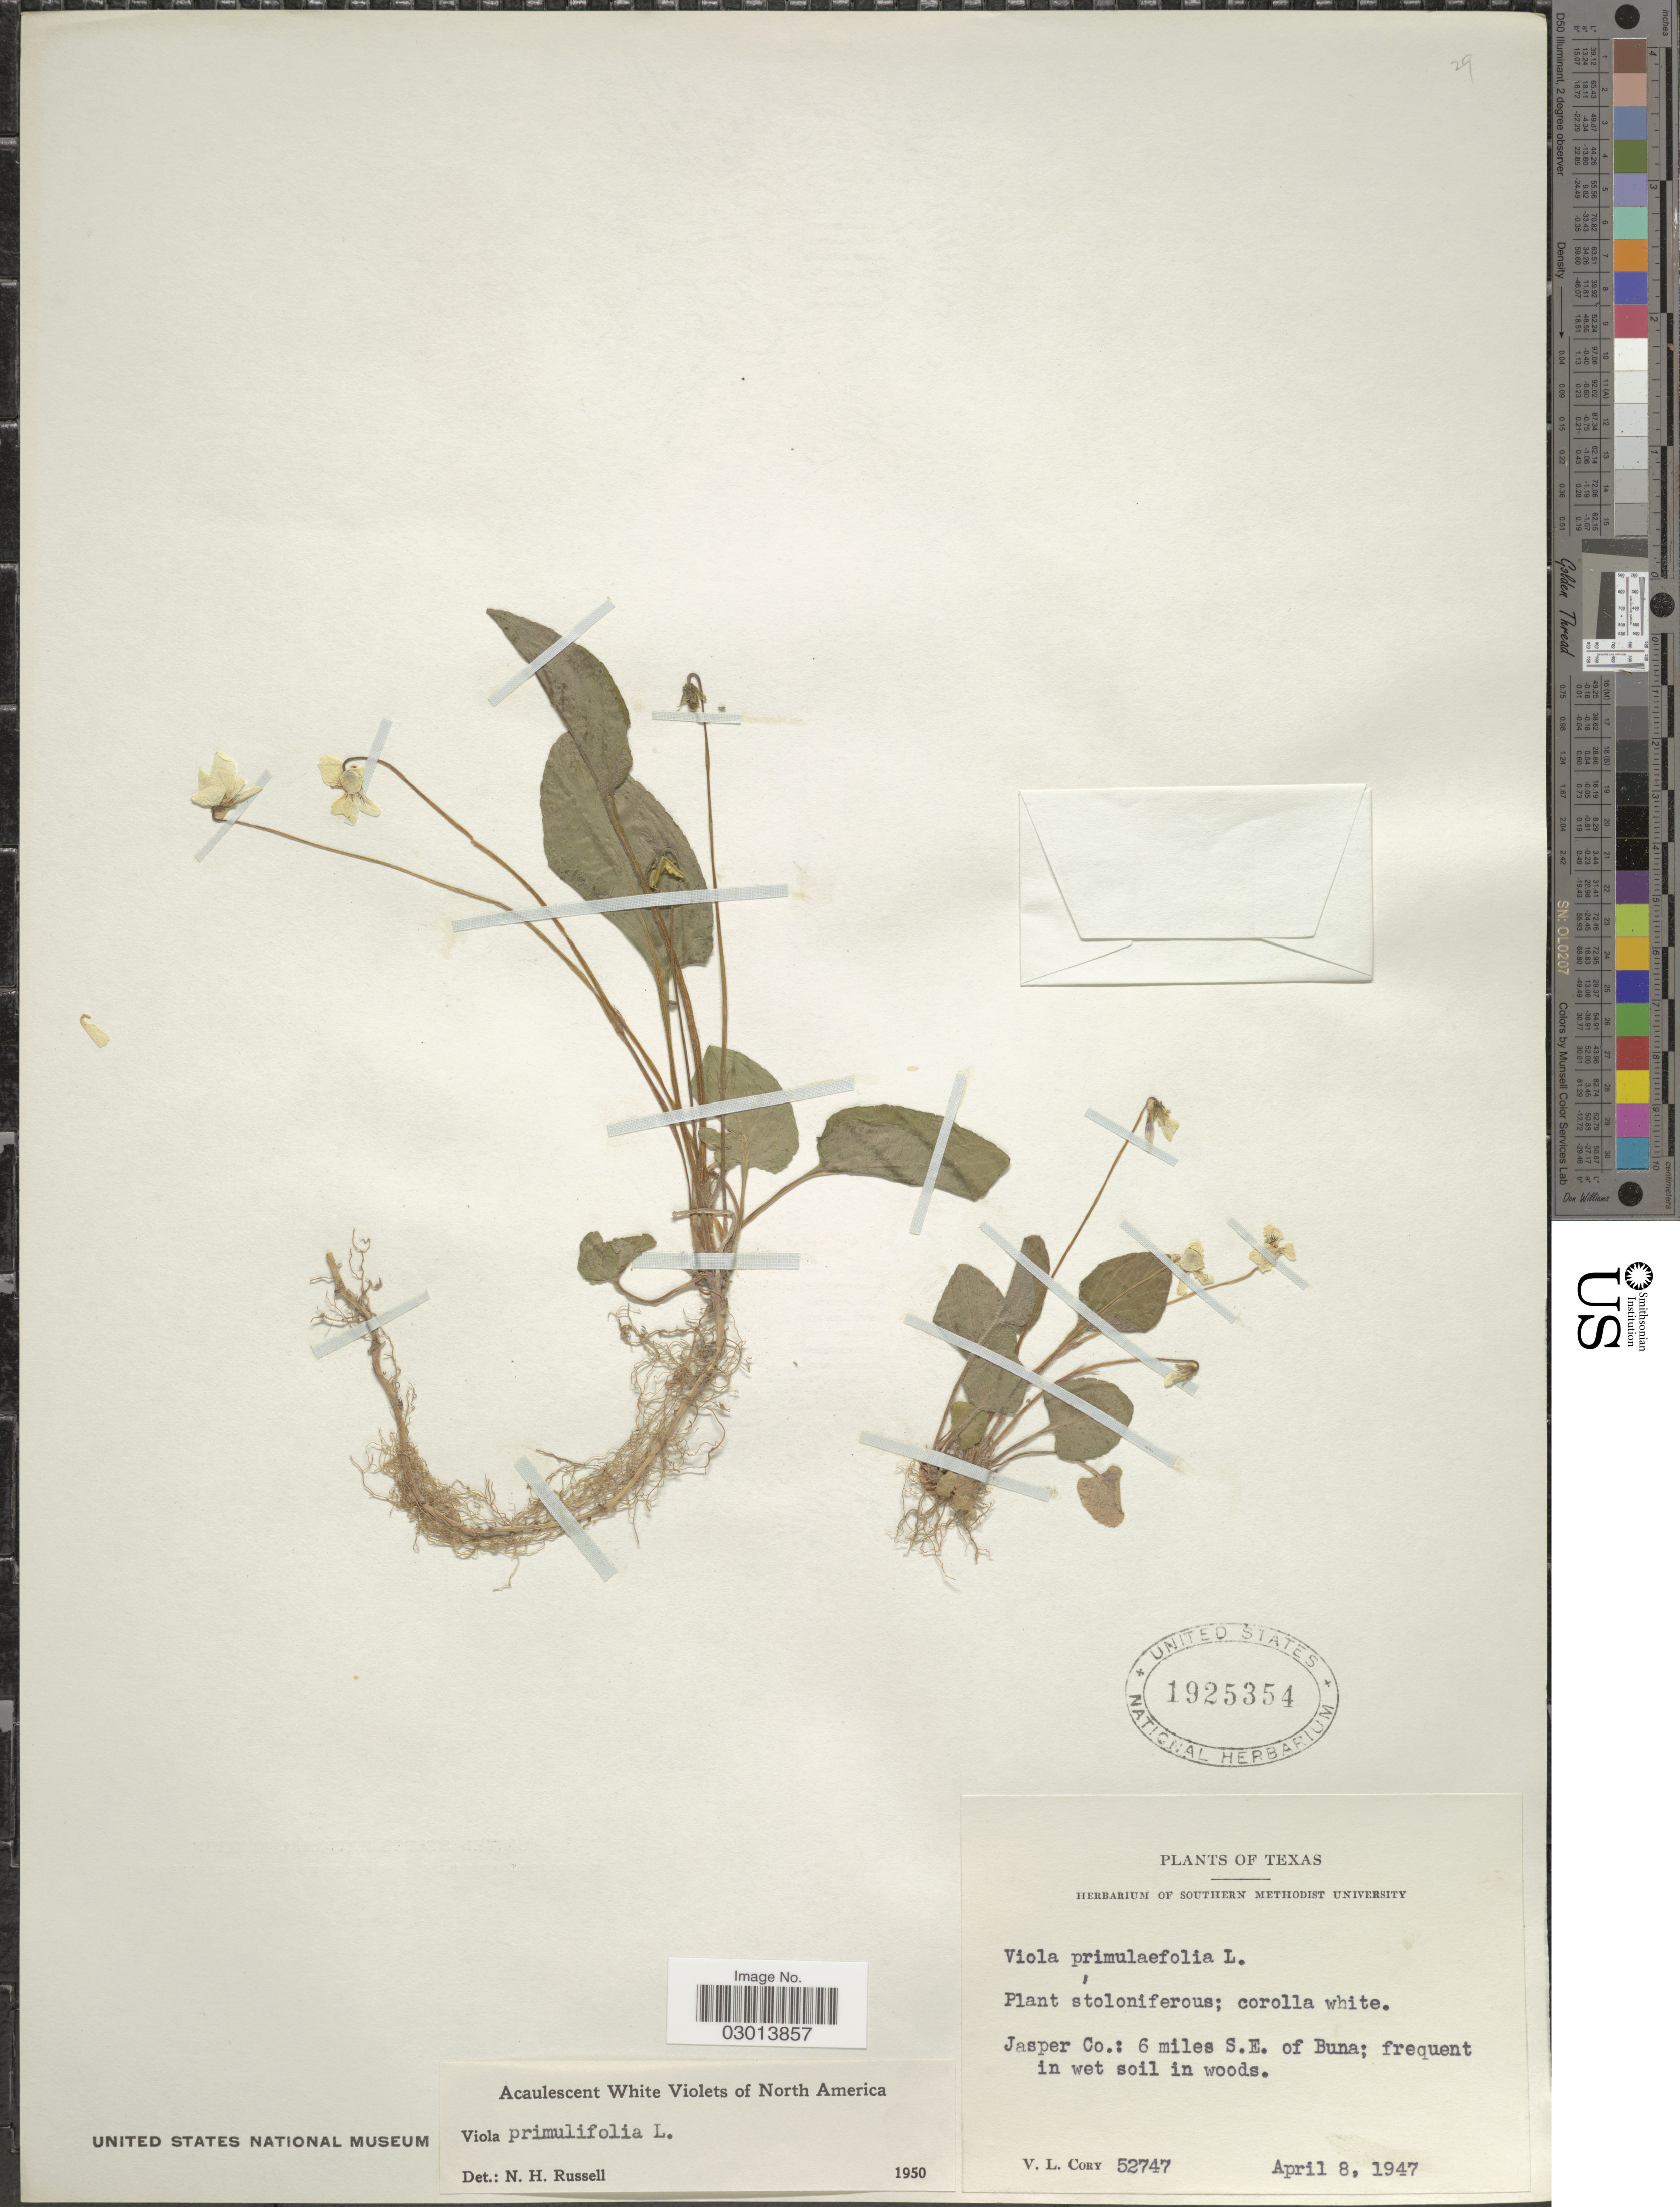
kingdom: Plantae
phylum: Tracheophyta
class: Magnoliopsida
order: Malpighiales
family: Violaceae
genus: Viola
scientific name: Viola primulifolia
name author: L.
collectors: V. Cory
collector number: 52747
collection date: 1947-04-08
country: United States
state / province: Texas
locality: Jasper Co.: 6 miles S.E. of Buna.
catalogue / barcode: US 1925354